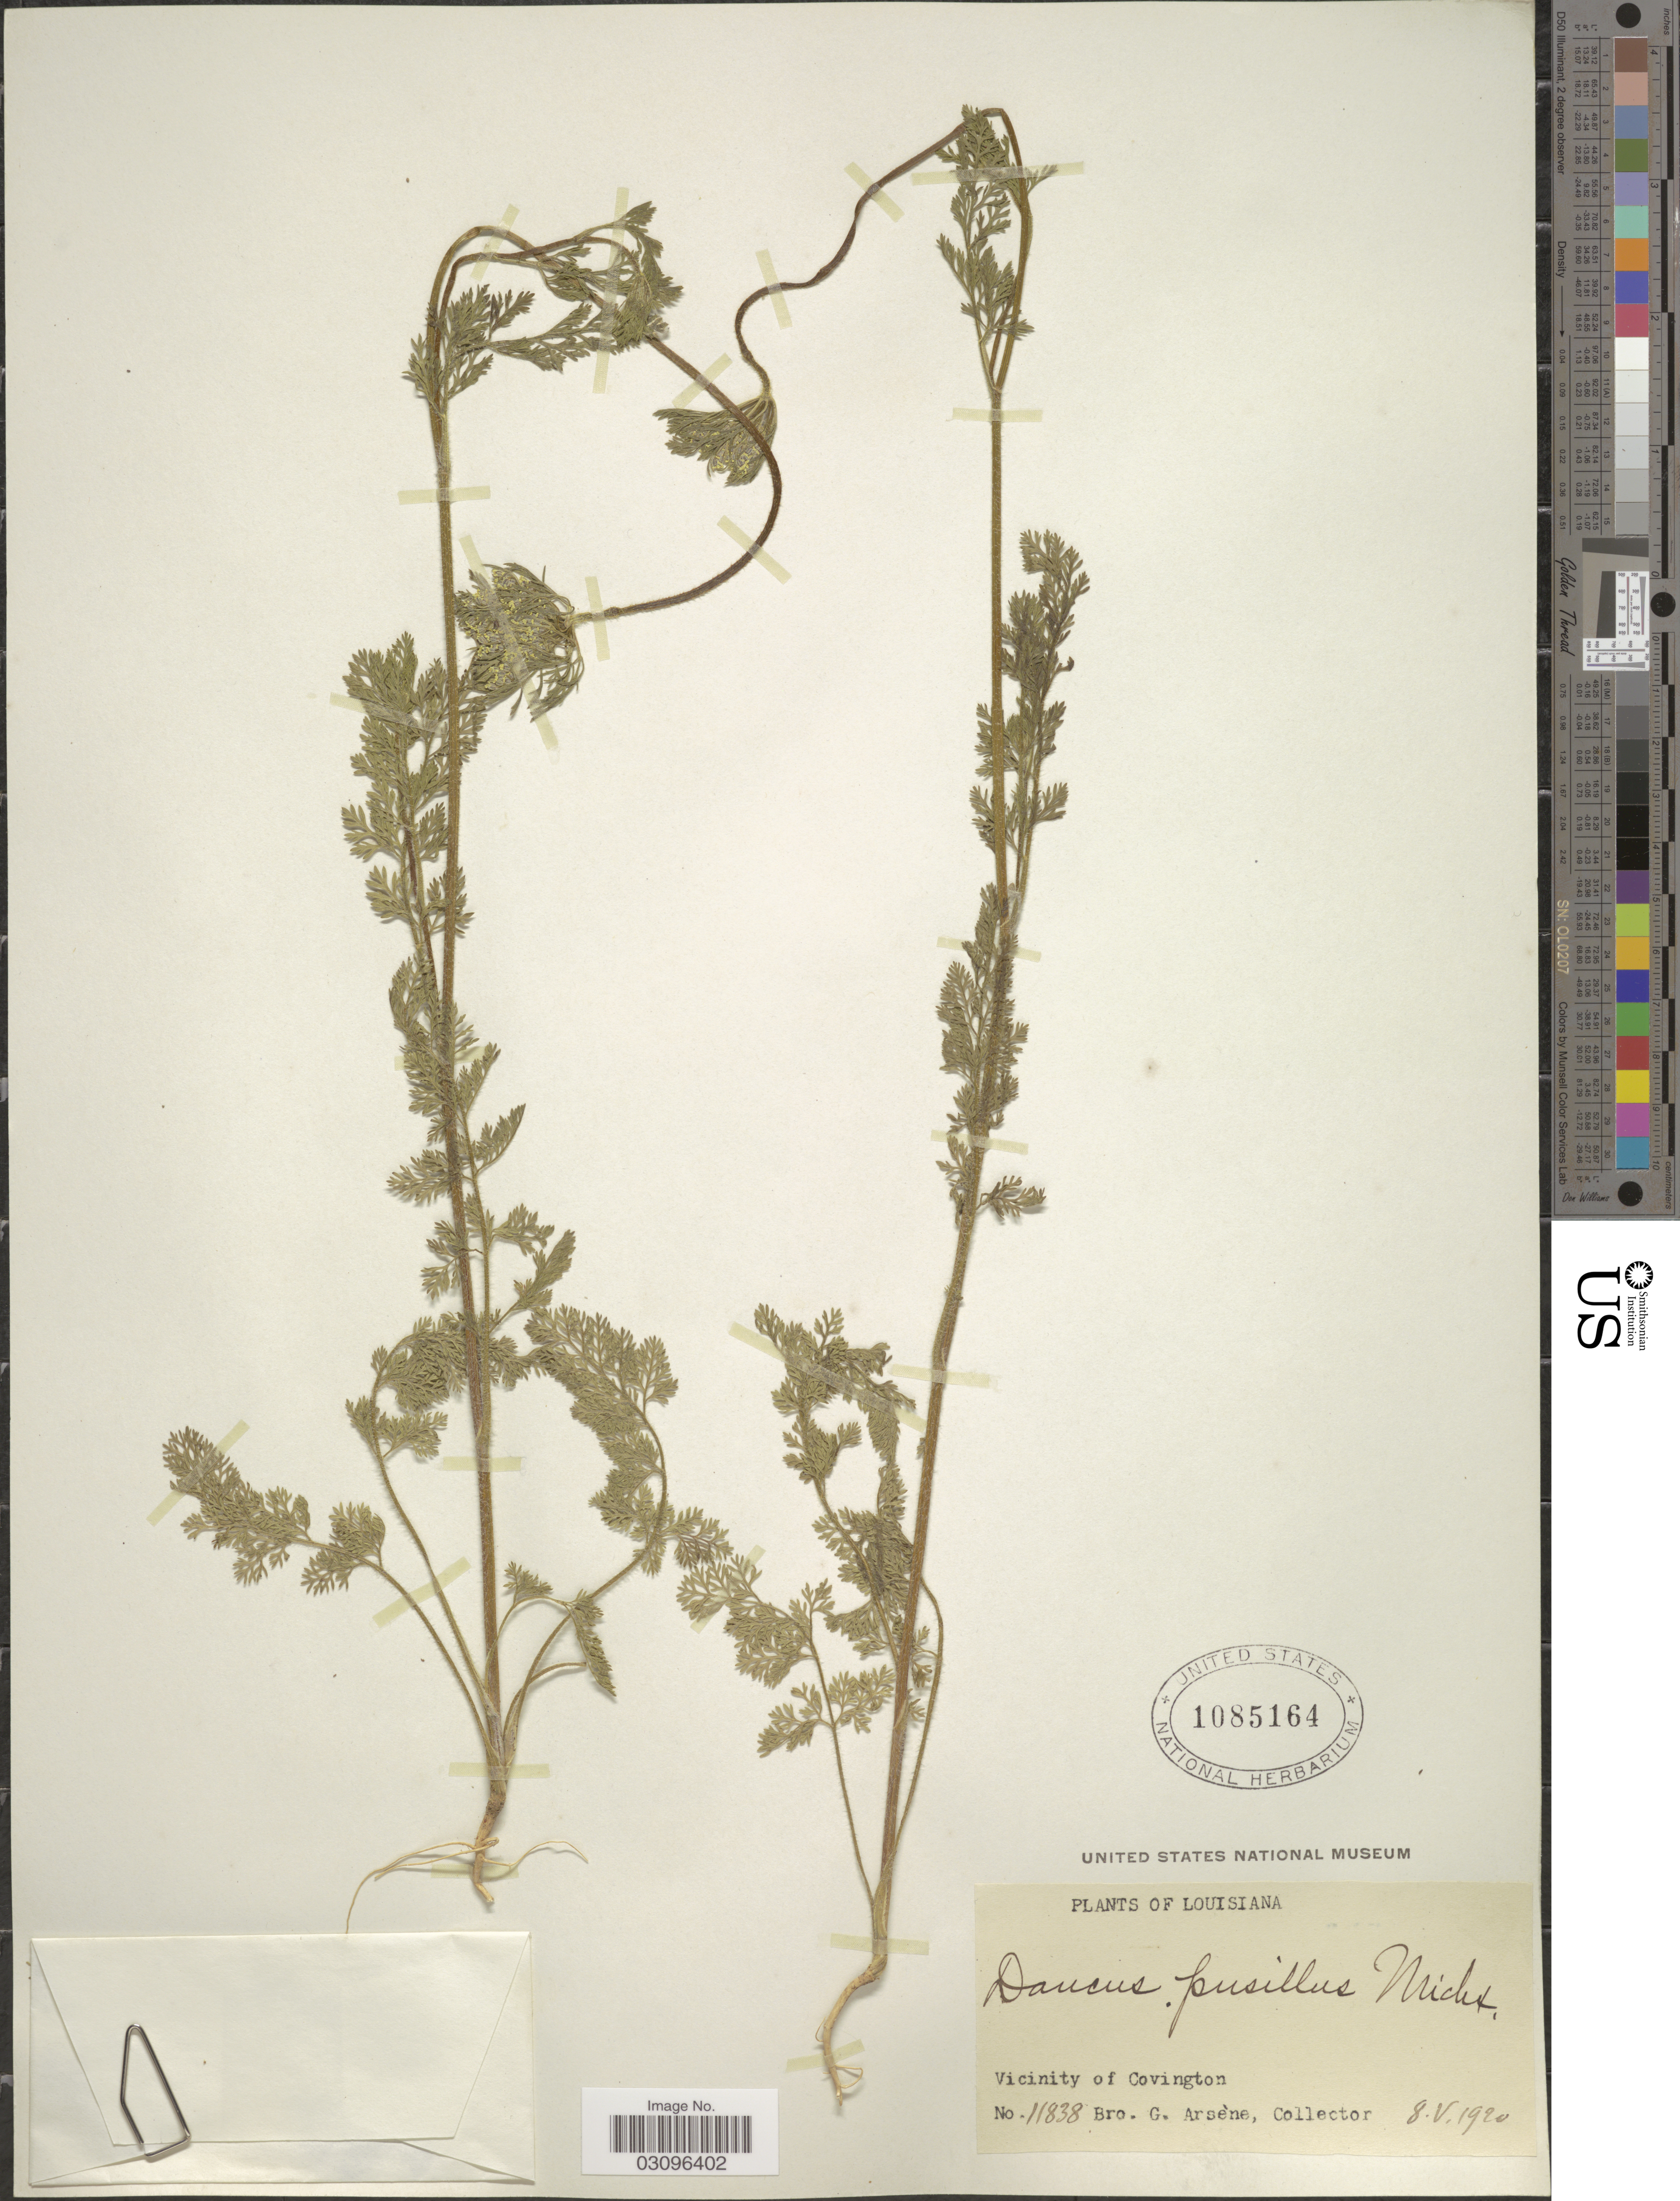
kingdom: Plantae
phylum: Tracheophyta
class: Magnoliopsida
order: Apiales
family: Apiaceae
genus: Daucus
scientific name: Daucus pusillus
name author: Michx.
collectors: Bro. G. Arsène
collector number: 11838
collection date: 1920-05-08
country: United States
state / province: Louisiana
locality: Vicinity of Covington.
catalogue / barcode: US 1085164